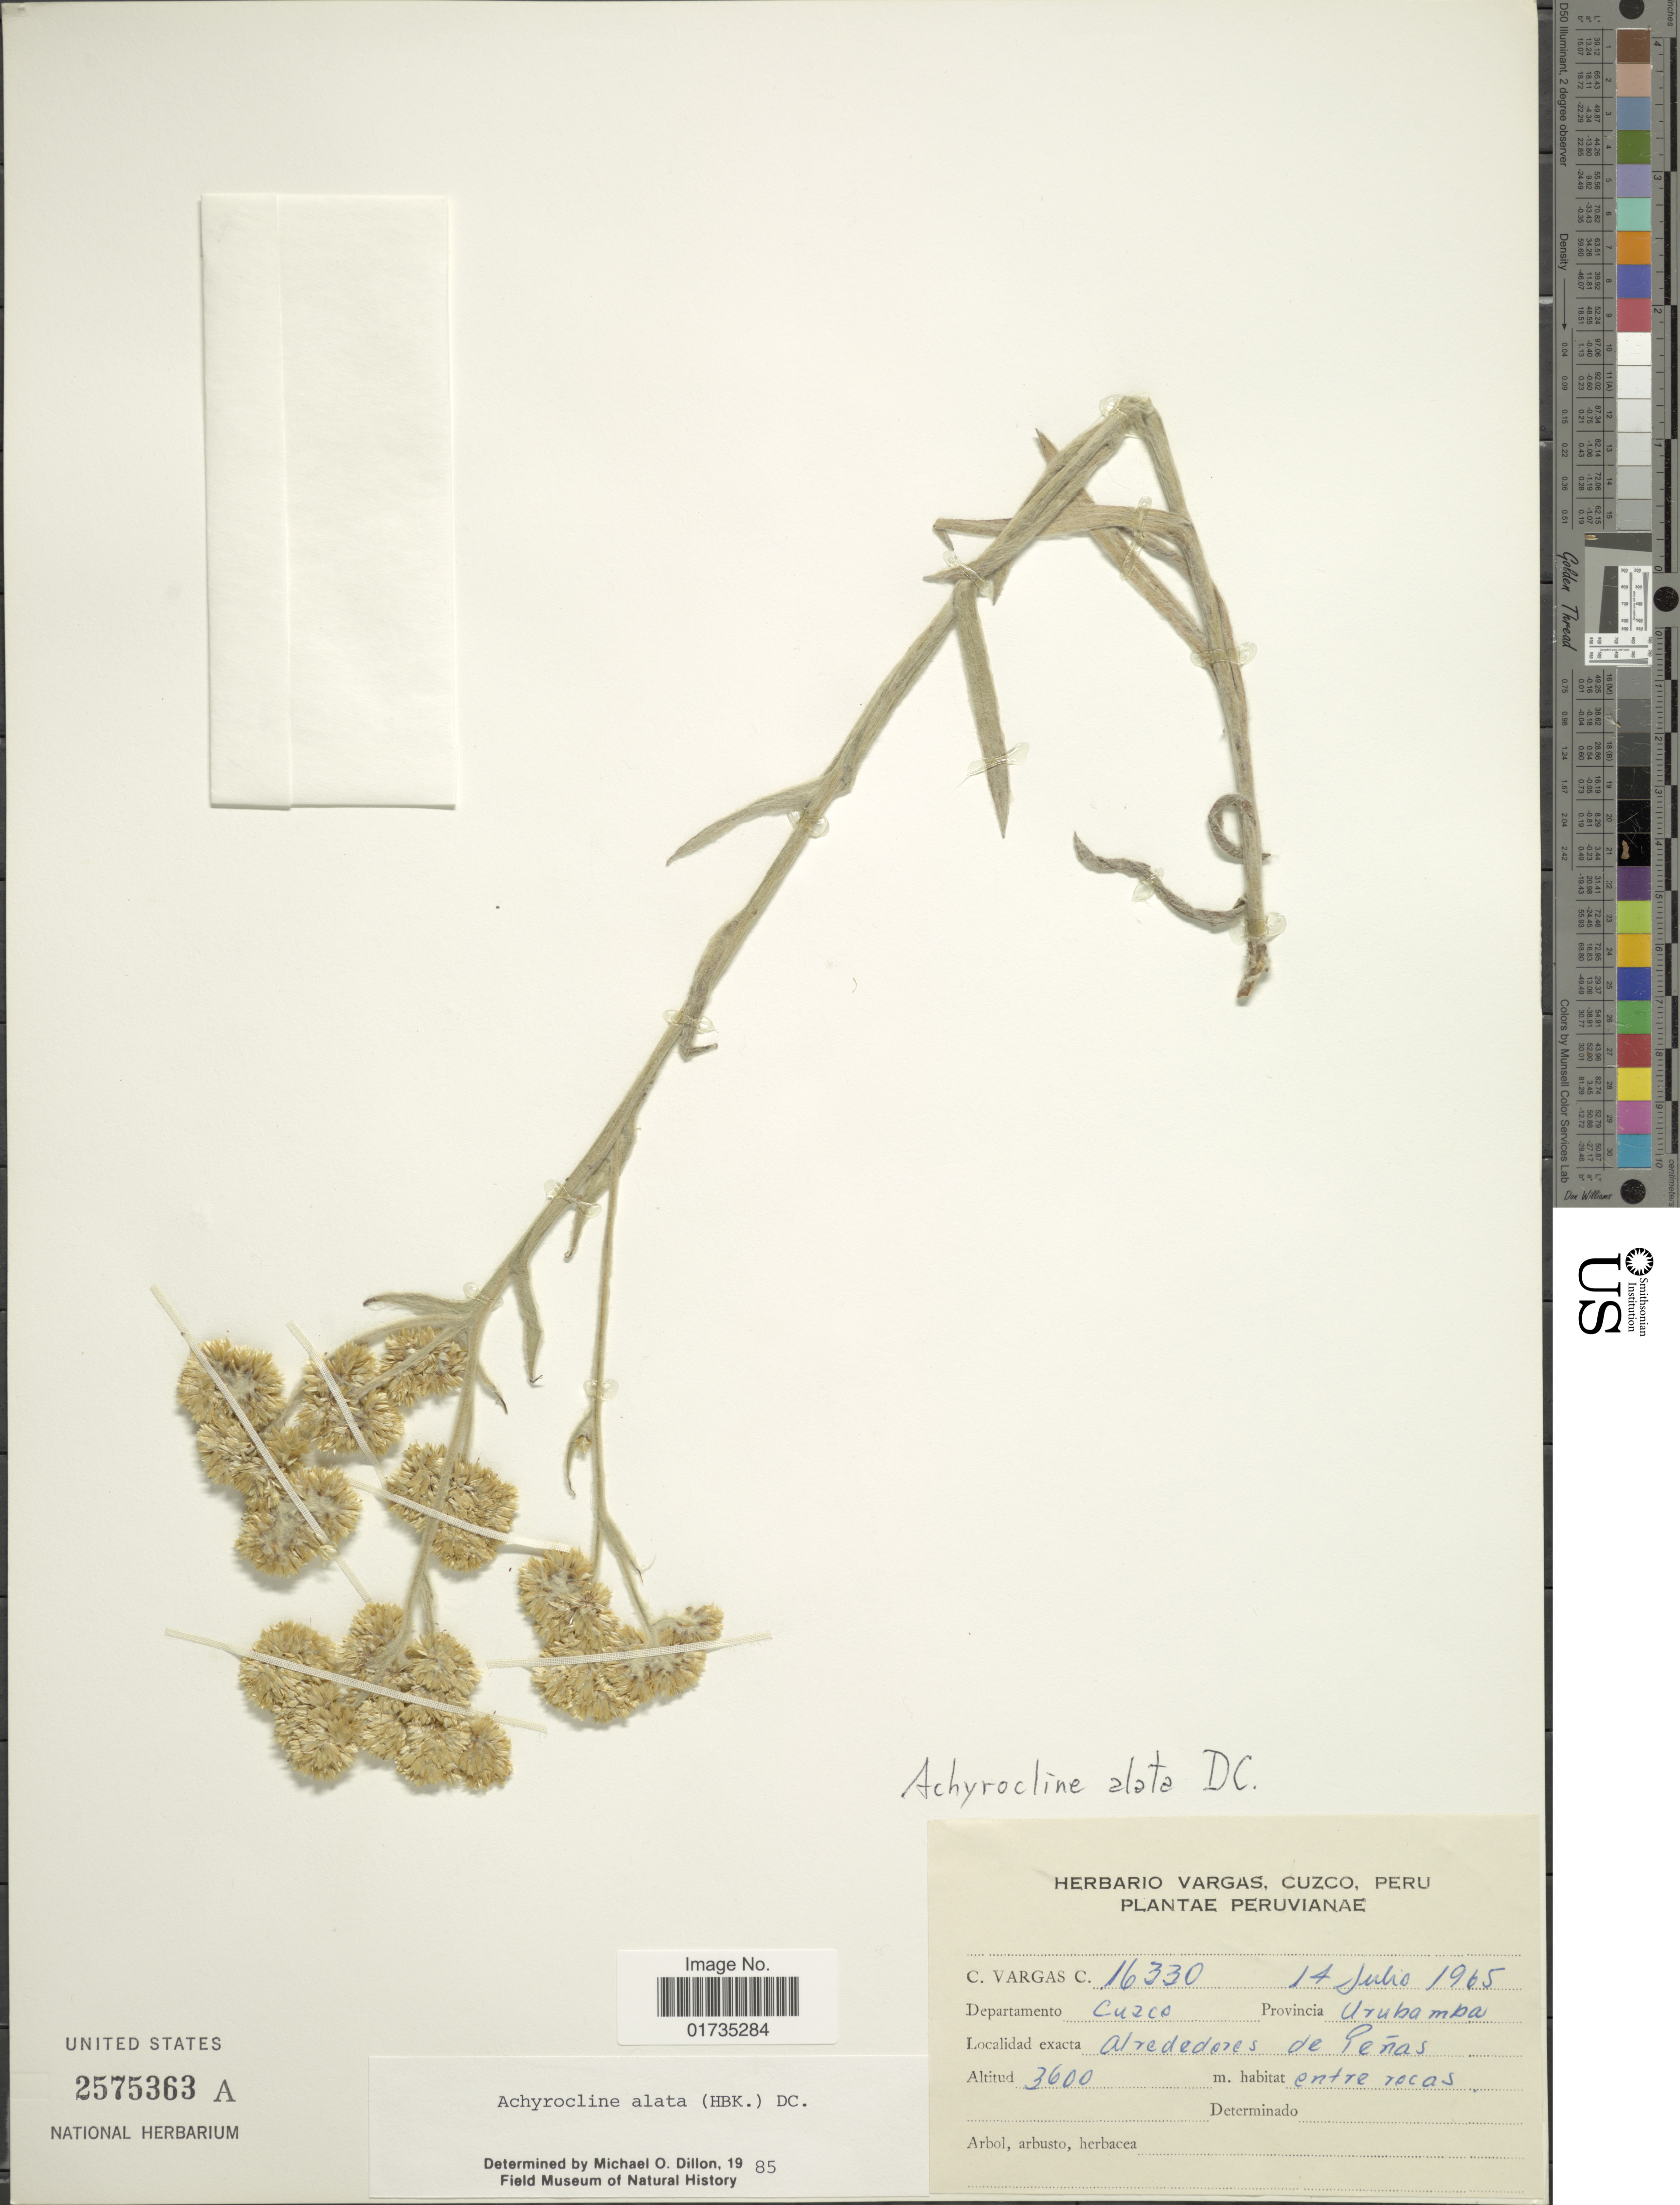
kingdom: Plantae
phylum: Tracheophyta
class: Magnoliopsida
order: Asterales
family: Asteraceae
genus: Achyrocline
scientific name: Achyrocline alata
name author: (Kunth) DC.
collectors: C. Vargas Calderón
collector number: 16330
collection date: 1965-07-14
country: Peru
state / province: Cusco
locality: Departamento Cuzco. Provincia Urubamba alrededores de Penas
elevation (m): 3600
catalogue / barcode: US 2575363A